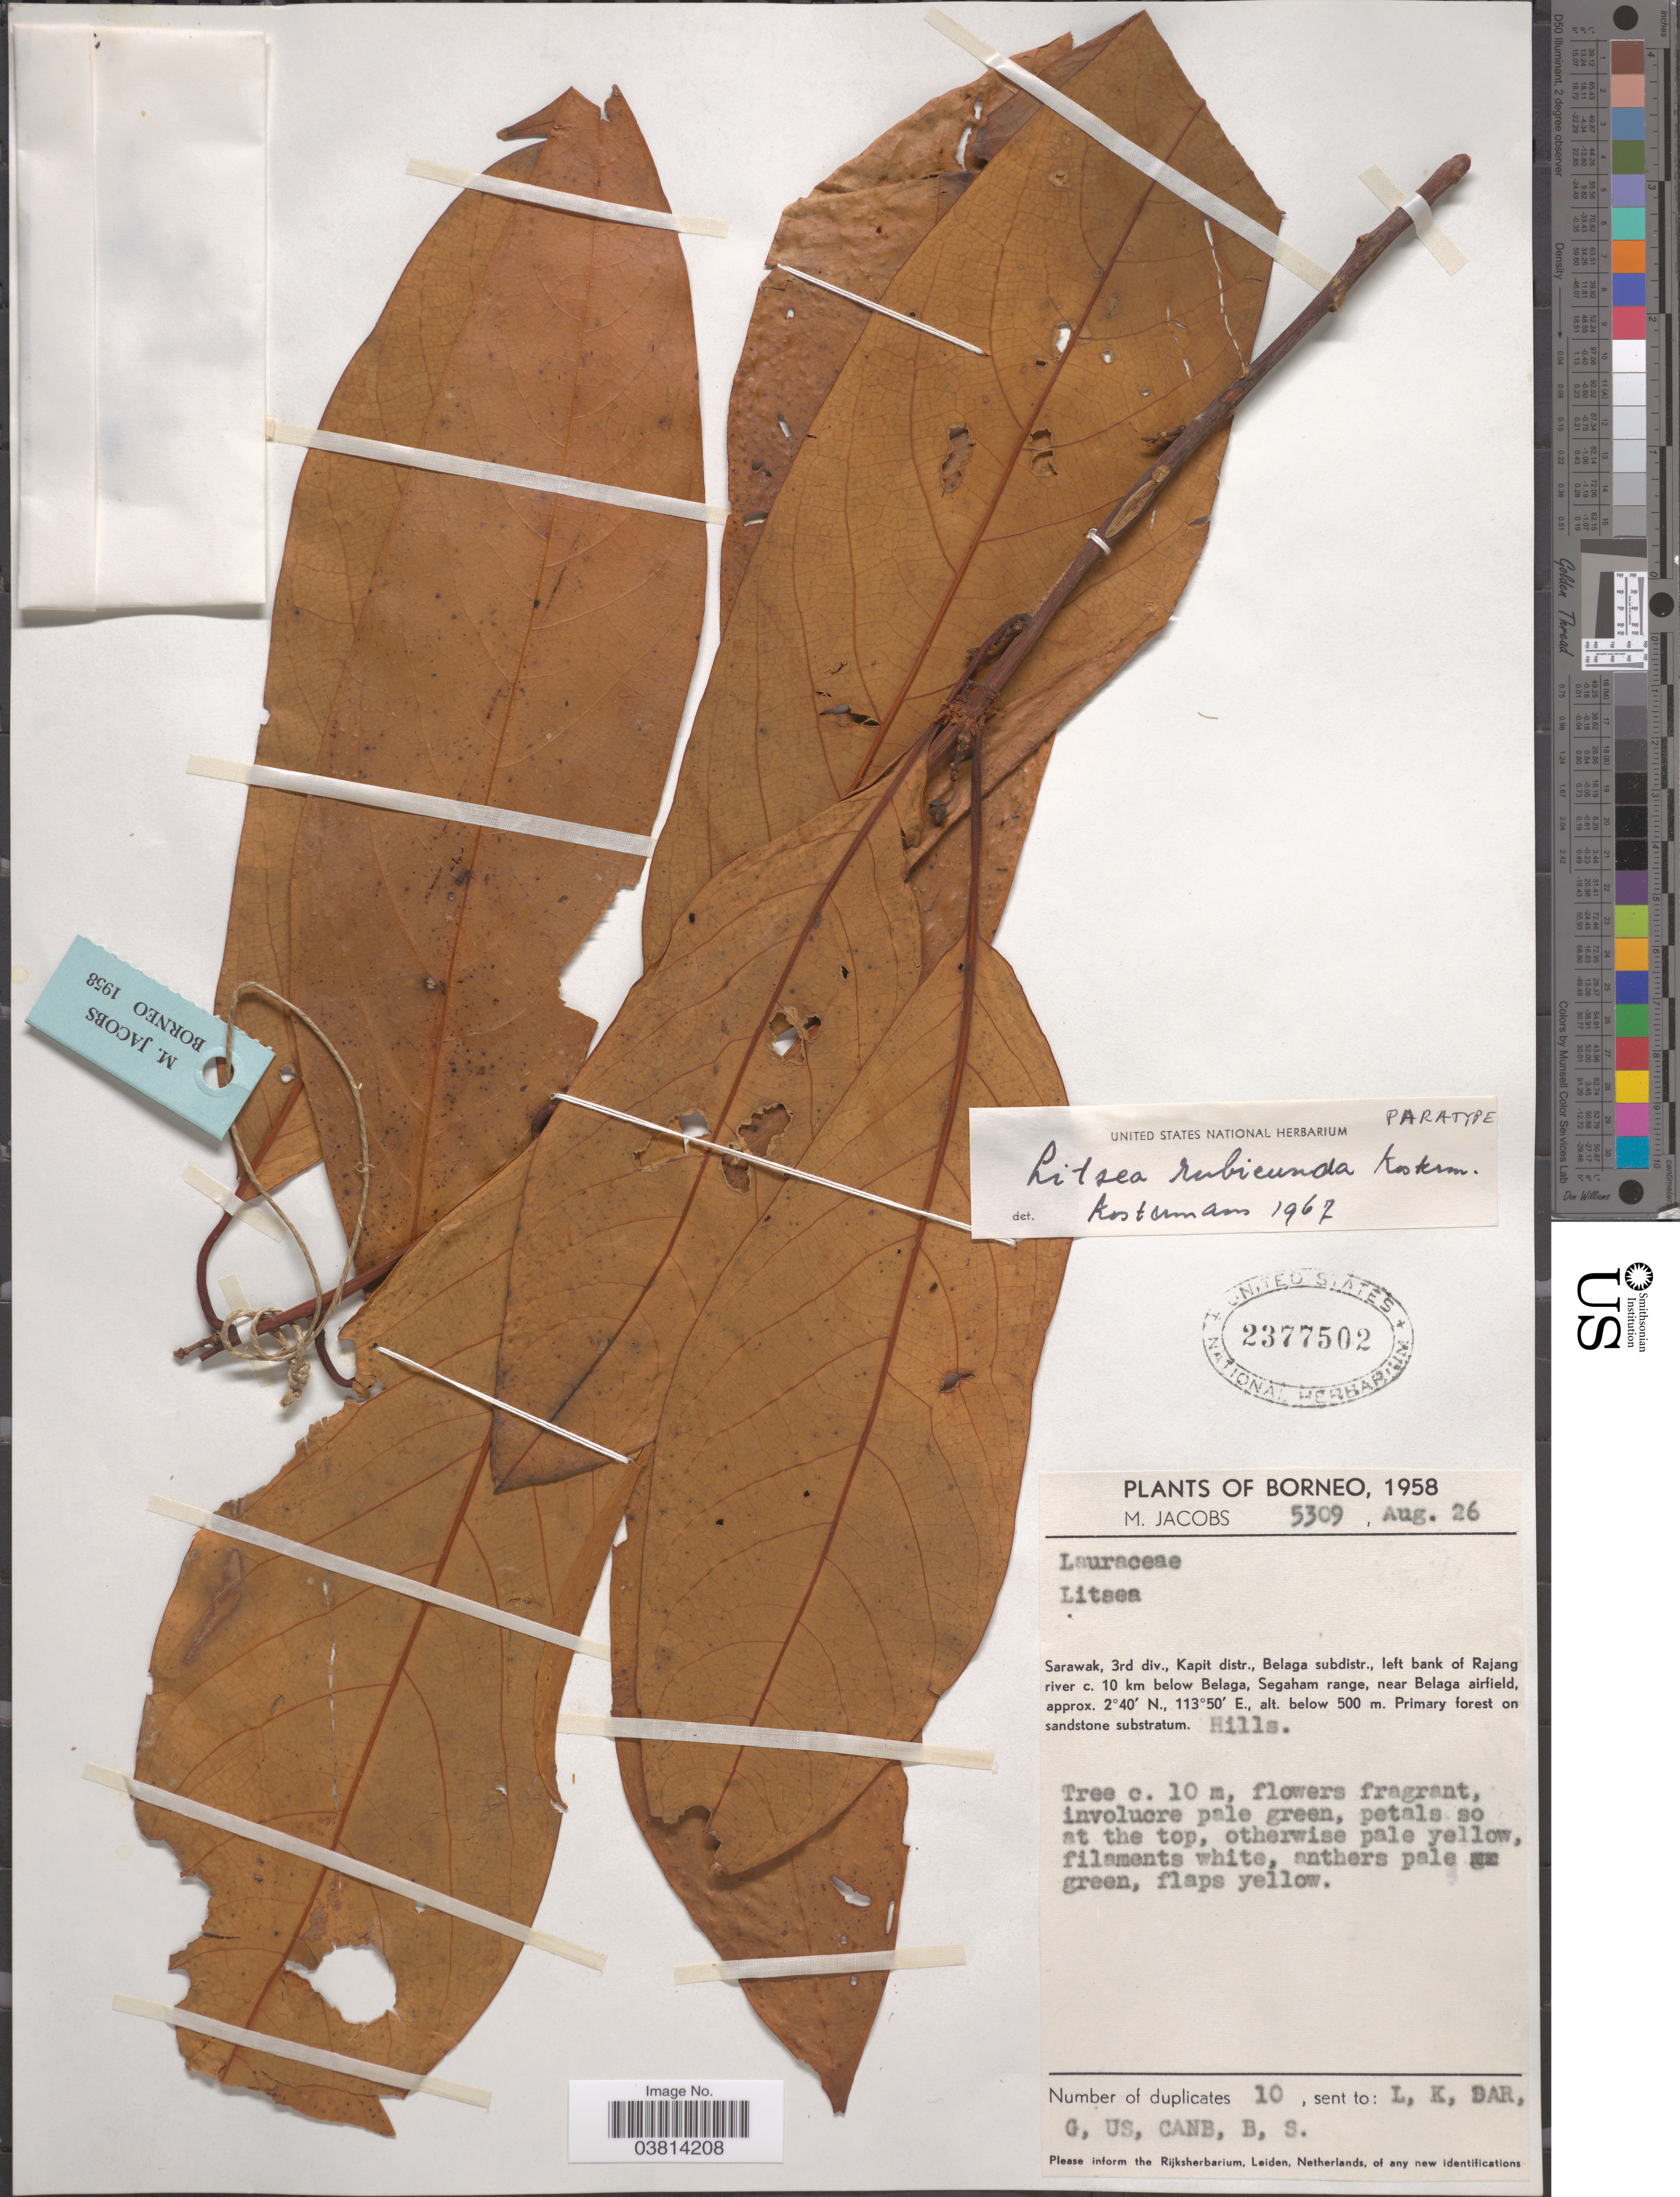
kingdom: Plantae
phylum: Tracheophyta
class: Magnoliopsida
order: Laurales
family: Lauraceae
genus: Litsea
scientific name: Litsea rubicunda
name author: Kosterm.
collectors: M. Jacobs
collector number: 5309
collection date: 1958-08-26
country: Malaysia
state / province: Sarawak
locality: Borneo. 3rd div., Kapit distr., Belaga subdistr., left bank of Rajang river c. 10 km below Belaga, Segaham range, near Belaga airfield. Hills.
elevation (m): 500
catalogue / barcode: US 2377502